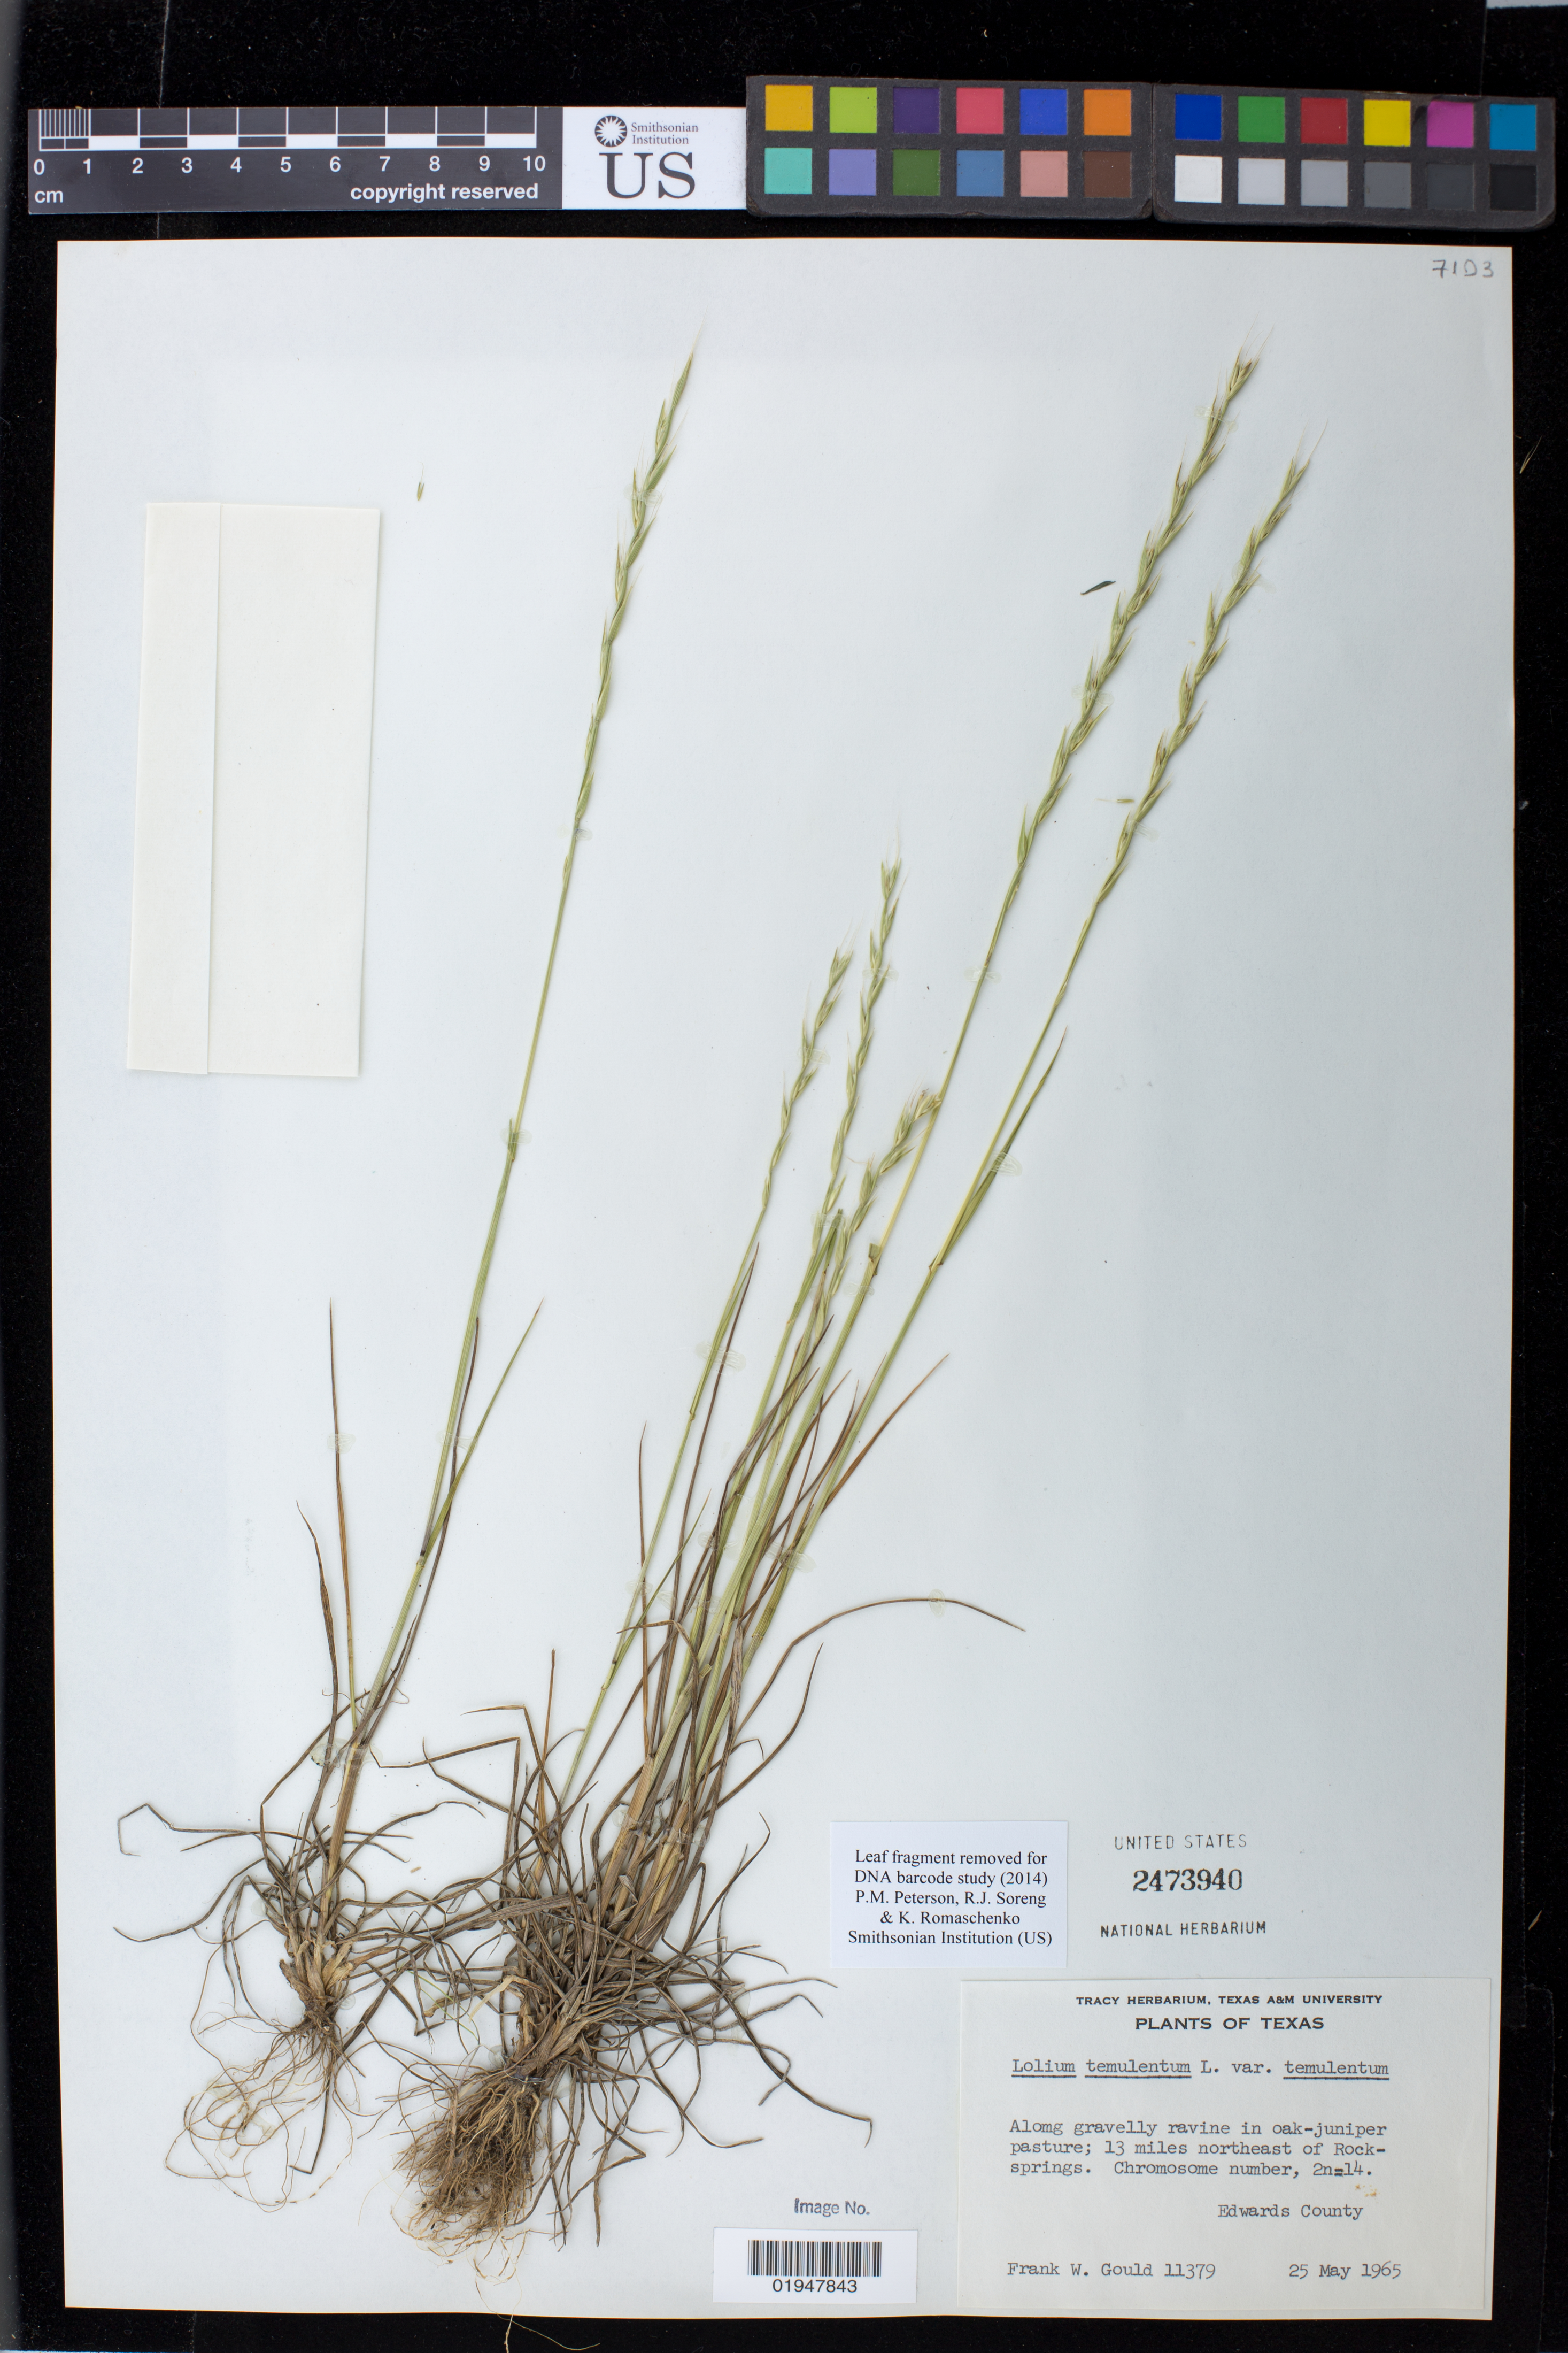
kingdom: Plantae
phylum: Tracheophyta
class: Liliopsida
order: Poales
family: Poaceae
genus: Lolium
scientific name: Lolium temulentum var. temulentum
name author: L.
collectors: F. W. Gould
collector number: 11379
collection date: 1965-05-25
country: United States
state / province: Texas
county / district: Edwards County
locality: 13 miles northeast of Rock-springs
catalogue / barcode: US 2473940